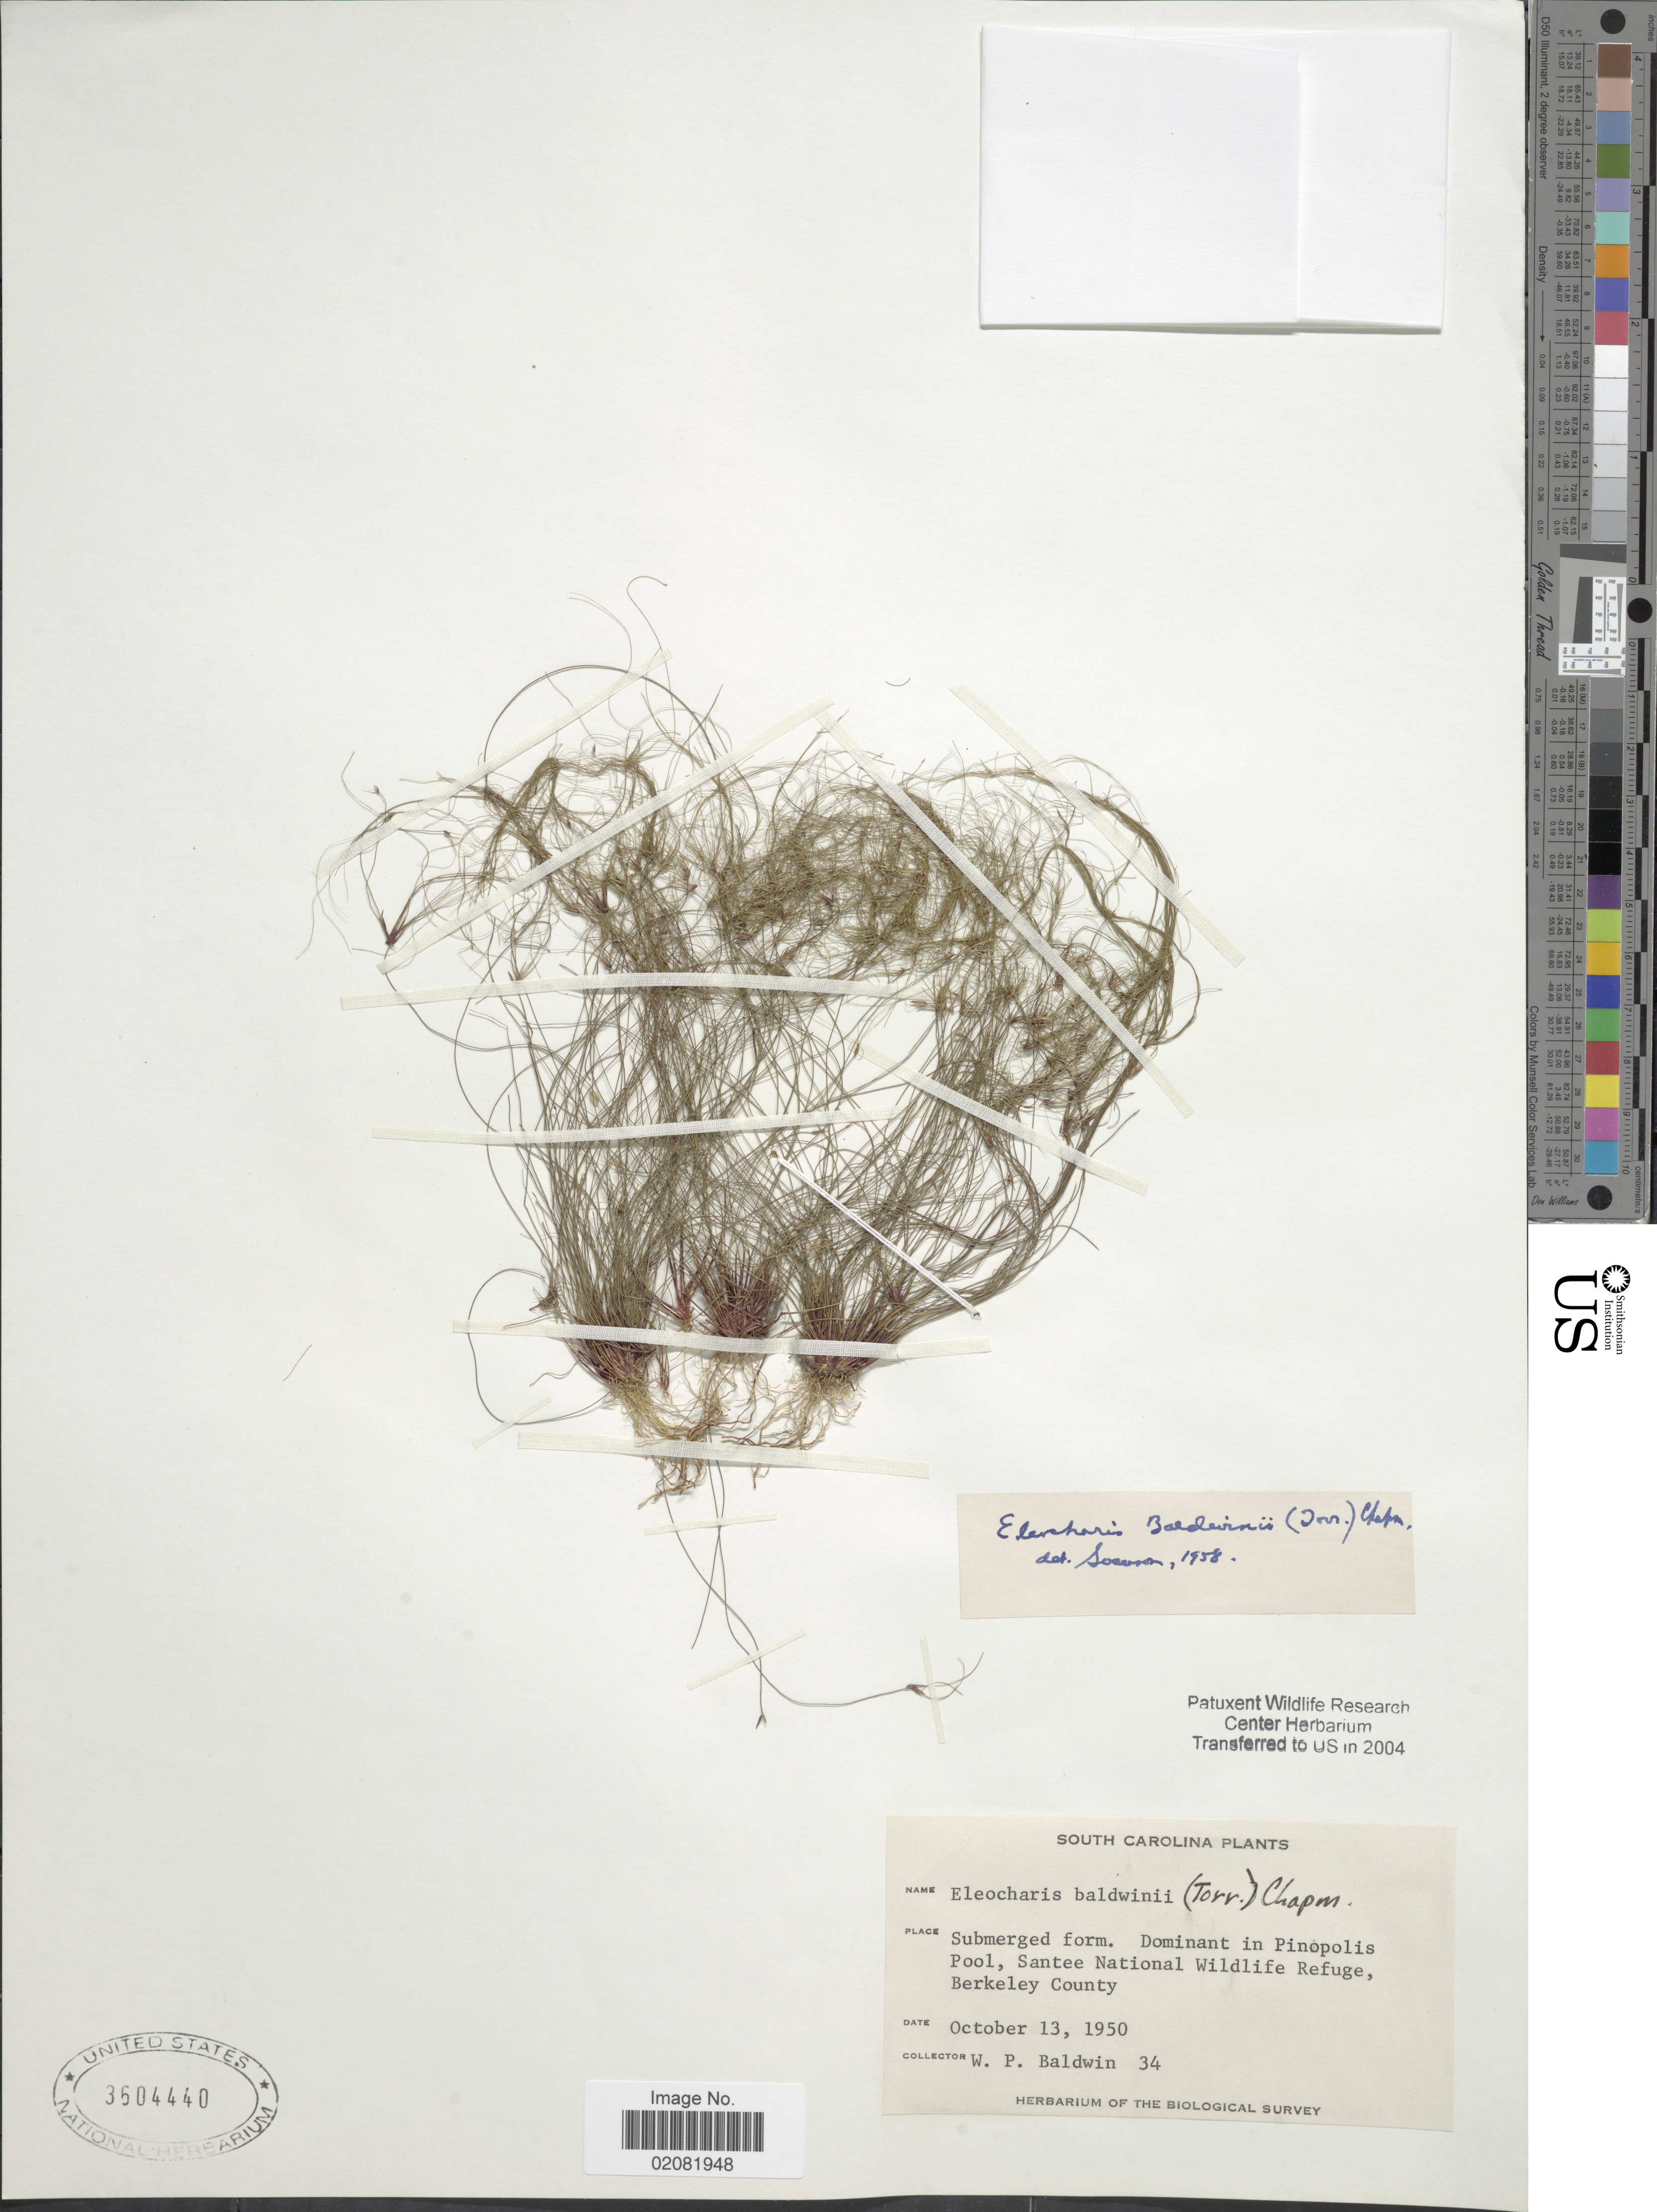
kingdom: Plantae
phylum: Tracheophyta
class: Liliopsida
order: Poales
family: Cyperaceae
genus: Eleocharis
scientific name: Eleocharis baldwinii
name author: (Torr.) Chapm.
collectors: W. Baldwin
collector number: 34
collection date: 1950-10-13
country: United States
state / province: South Carolina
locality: Dominant in Pinopolis Pool, Santee National Wildlife Refuge, Berkeley County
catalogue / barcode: US 3604440